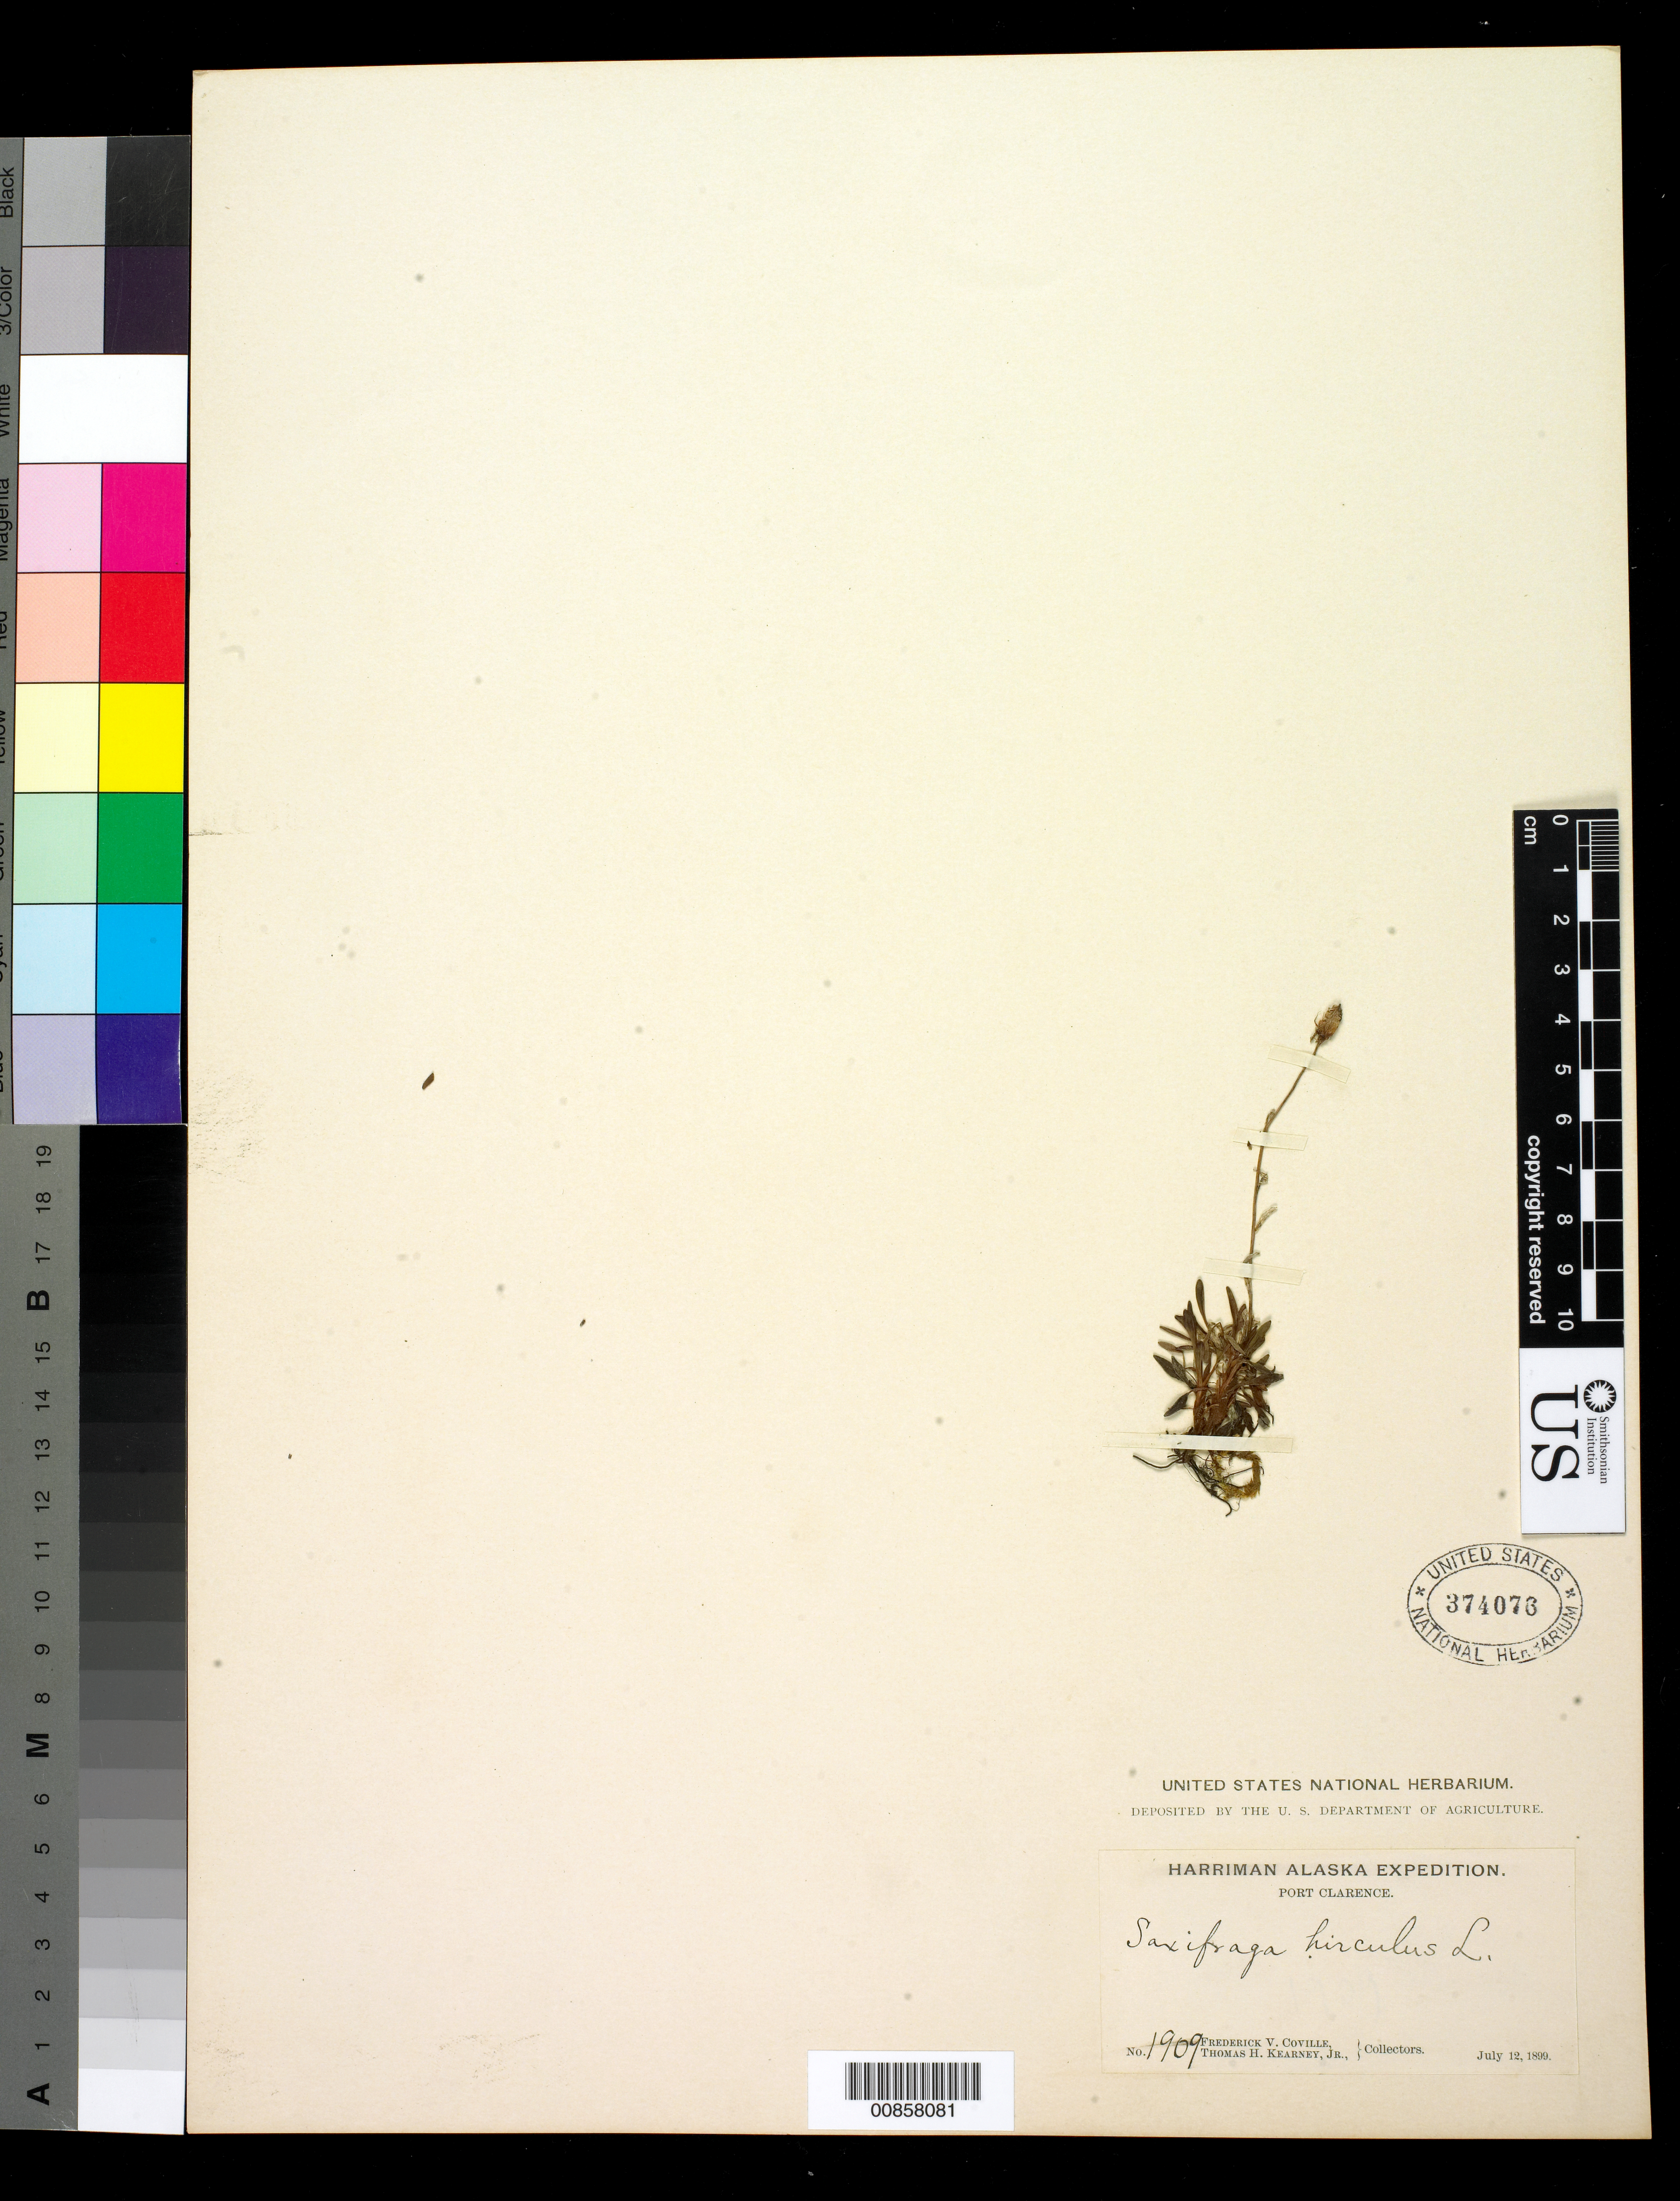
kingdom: Plantae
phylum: Tracheophyta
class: Magnoliopsida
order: Saxifragales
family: Saxifragaceae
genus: Saxifraga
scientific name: Saxifraga hirculus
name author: L.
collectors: F. V. Coville & T. H. Kearney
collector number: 1909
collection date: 1899-07-12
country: United States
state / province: Alaska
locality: Port Clarence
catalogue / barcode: US 374073